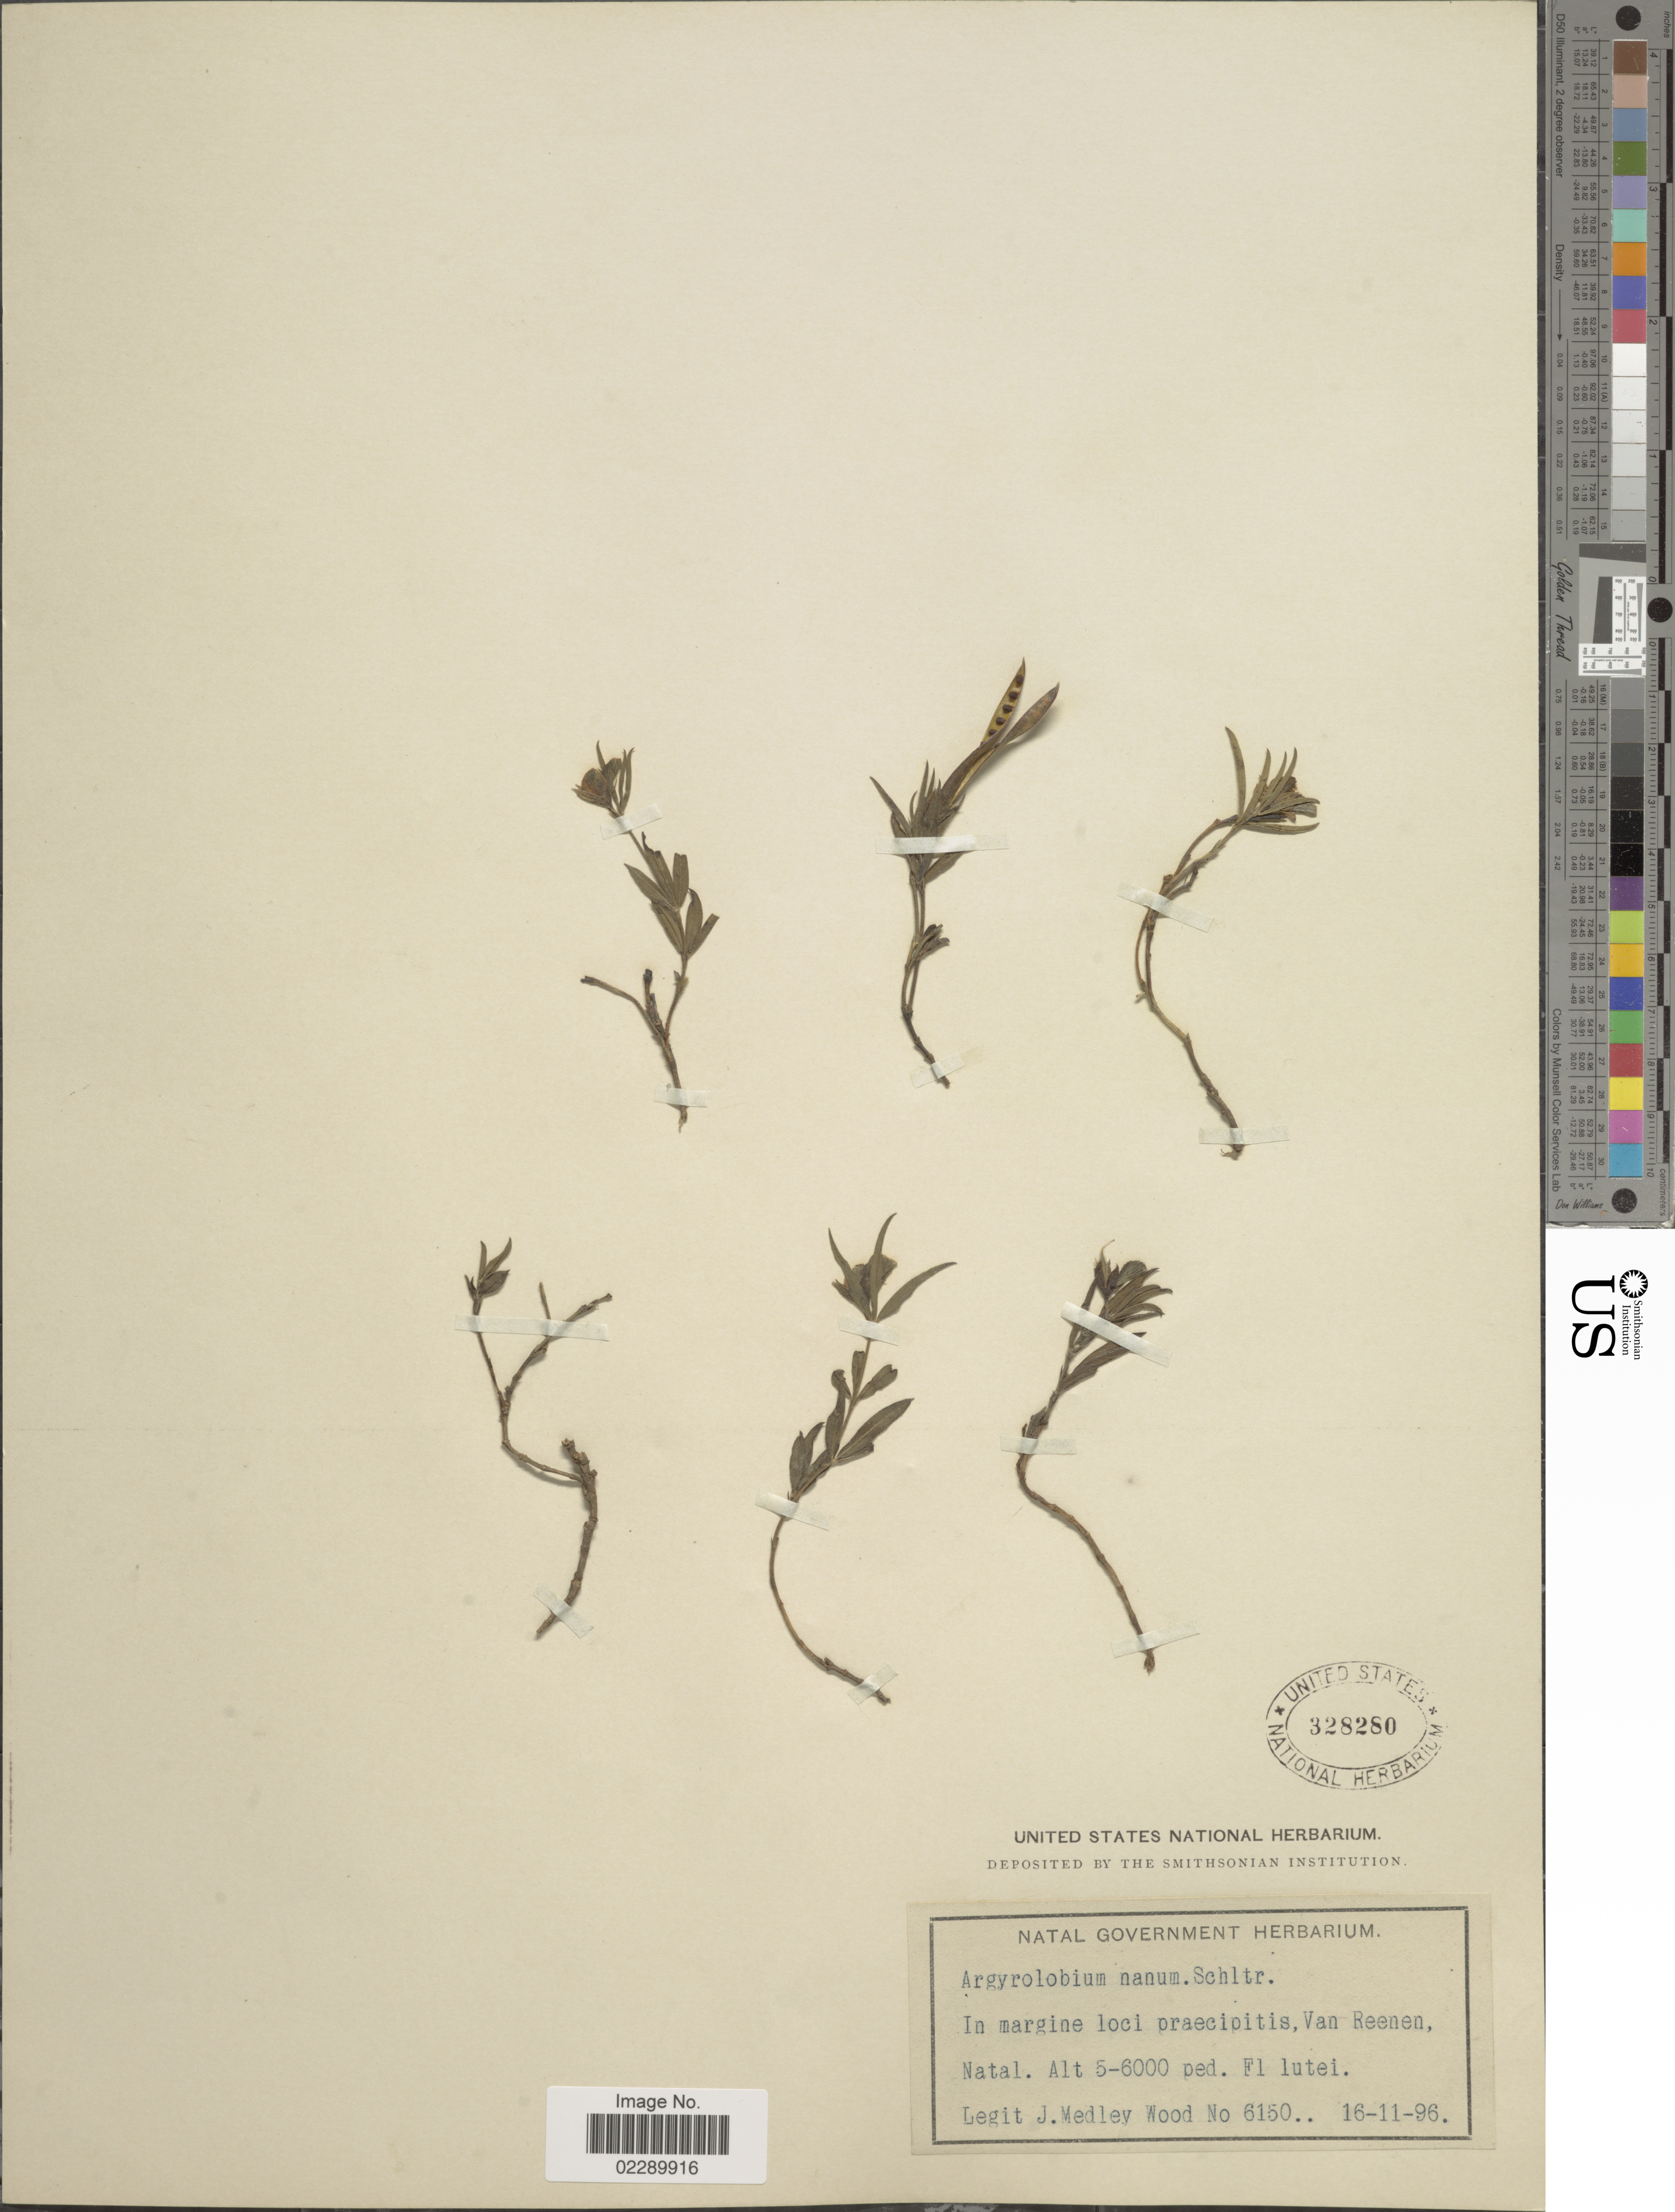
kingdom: Plantae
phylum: Tracheophyta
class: Magnoliopsida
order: Fabales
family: Fabaceae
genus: Argyrolobium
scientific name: Argyrolobium nanum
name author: Harms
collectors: J. Medley Wood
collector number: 6150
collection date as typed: Transcribed d/m/y: 16/11/96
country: South Africa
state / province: KwaZulu-Natal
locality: In margine loci praecipitis, Van Reenen, Natal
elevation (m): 1524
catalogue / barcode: US 328280